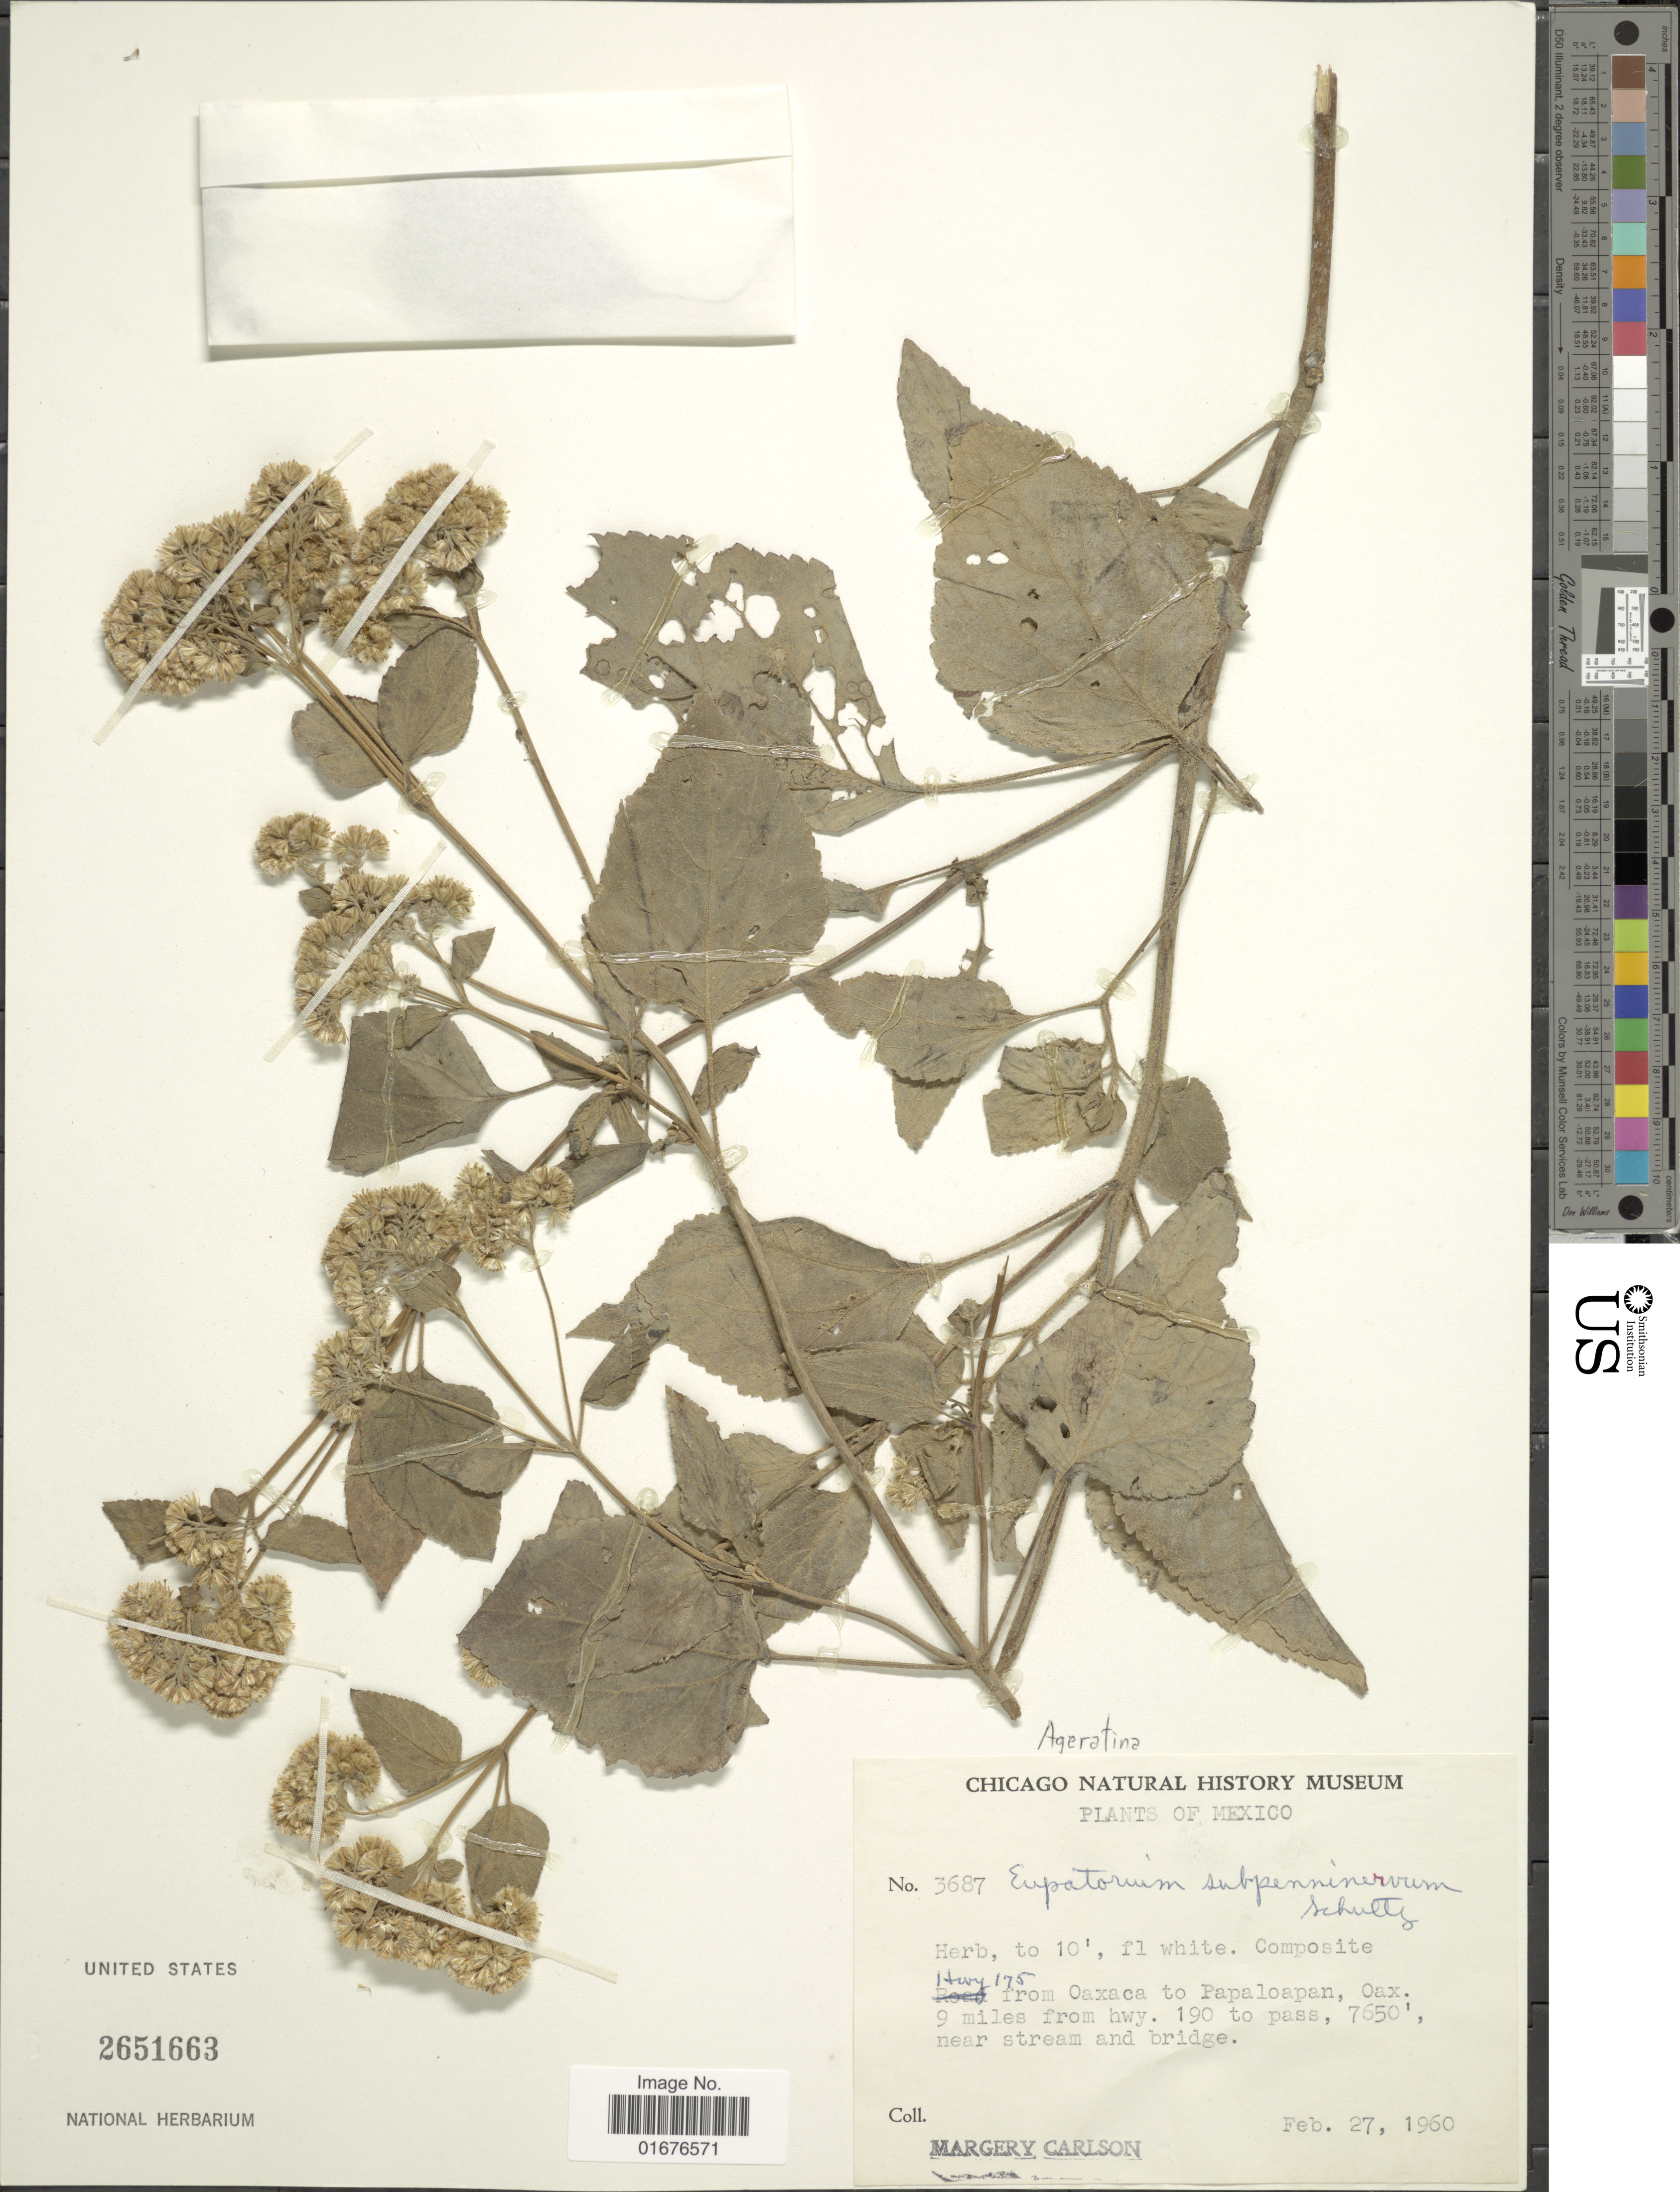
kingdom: Plantae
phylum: Tracheophyta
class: Magnoliopsida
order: Asterales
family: Asteraceae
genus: Ageratina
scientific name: Ageratina pichinchensis var. bustamenta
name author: (DC.) R.M. King & H. Rob.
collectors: M. C. Carlson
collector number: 3687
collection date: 1960-02-27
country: Mexico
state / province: Oaxaca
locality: Hwy 175 from Oaxaca to Paploapan, 9 mile sfrom hwy. 190 to pass, near stream and bridge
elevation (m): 2332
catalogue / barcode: US 2651663